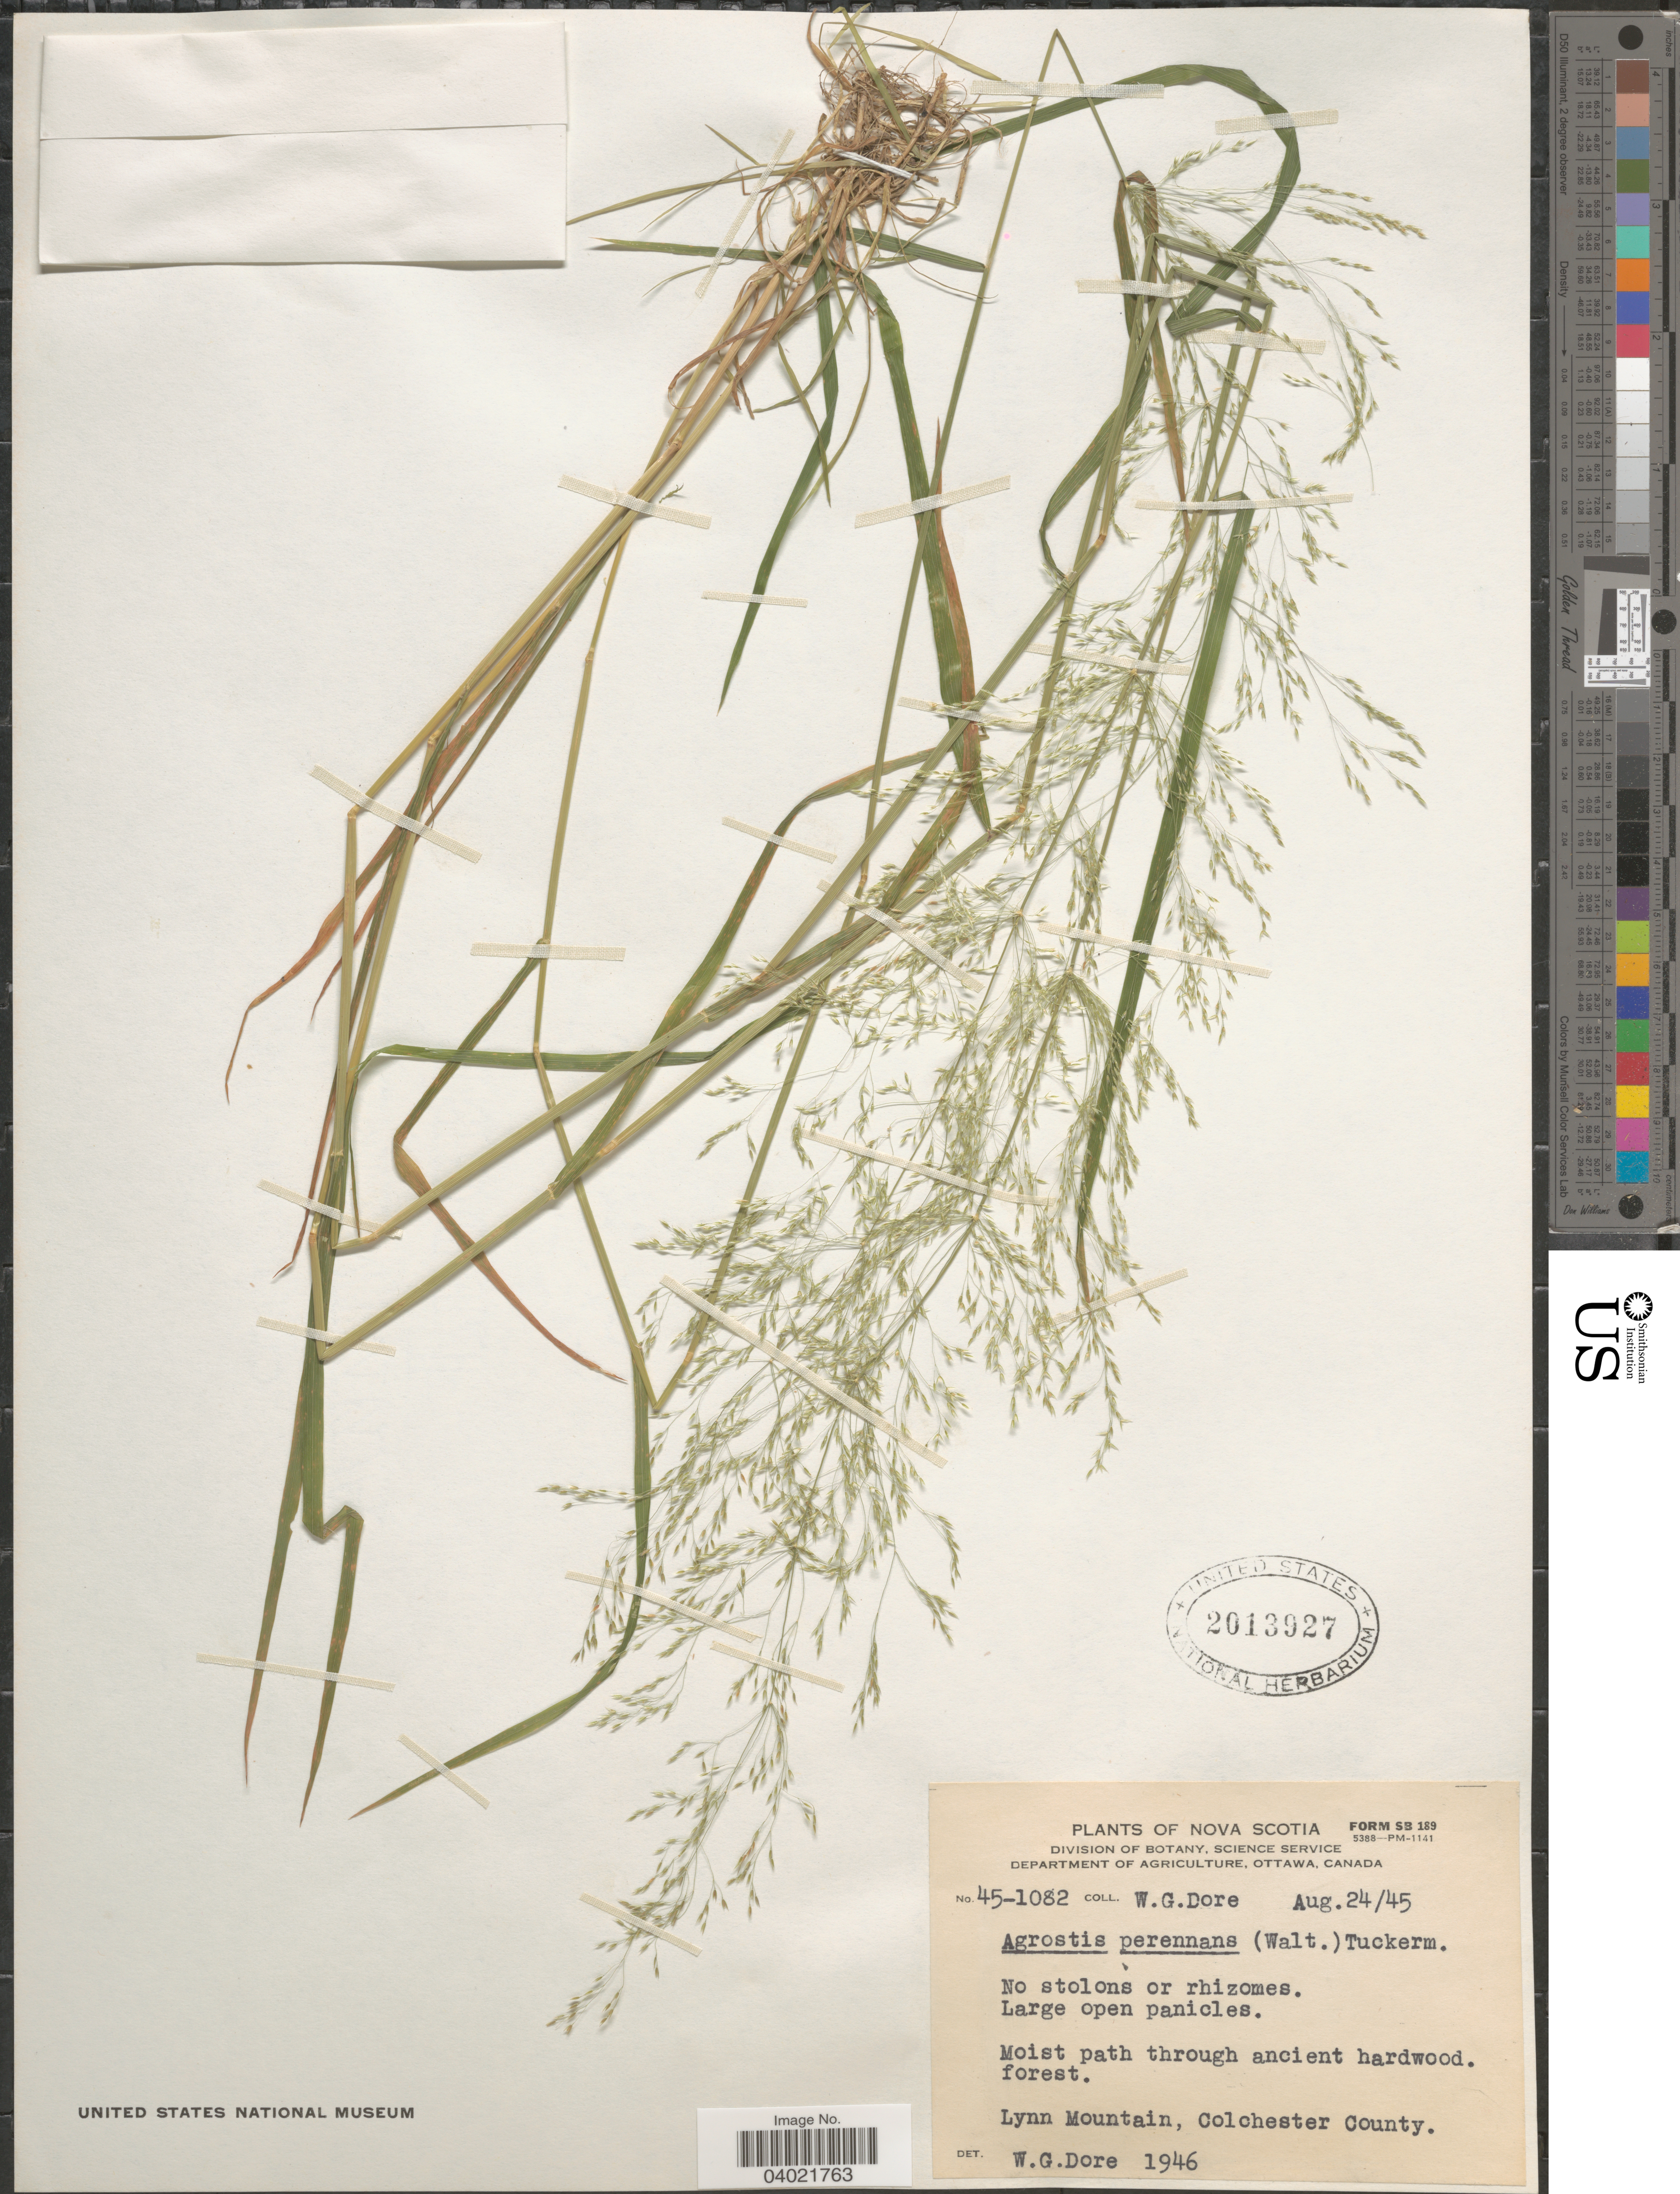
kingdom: Plantae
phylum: Tracheophyta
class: Liliopsida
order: Poales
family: Poaceae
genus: Agrostis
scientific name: Agrostis perennans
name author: (Walter) Tuck.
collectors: W. Dore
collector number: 45-1082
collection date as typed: Transcribed d/m/y: 24/8/45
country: Canada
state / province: Nova Scotia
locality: Lynn Mountain, Colchester County.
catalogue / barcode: US 2013927